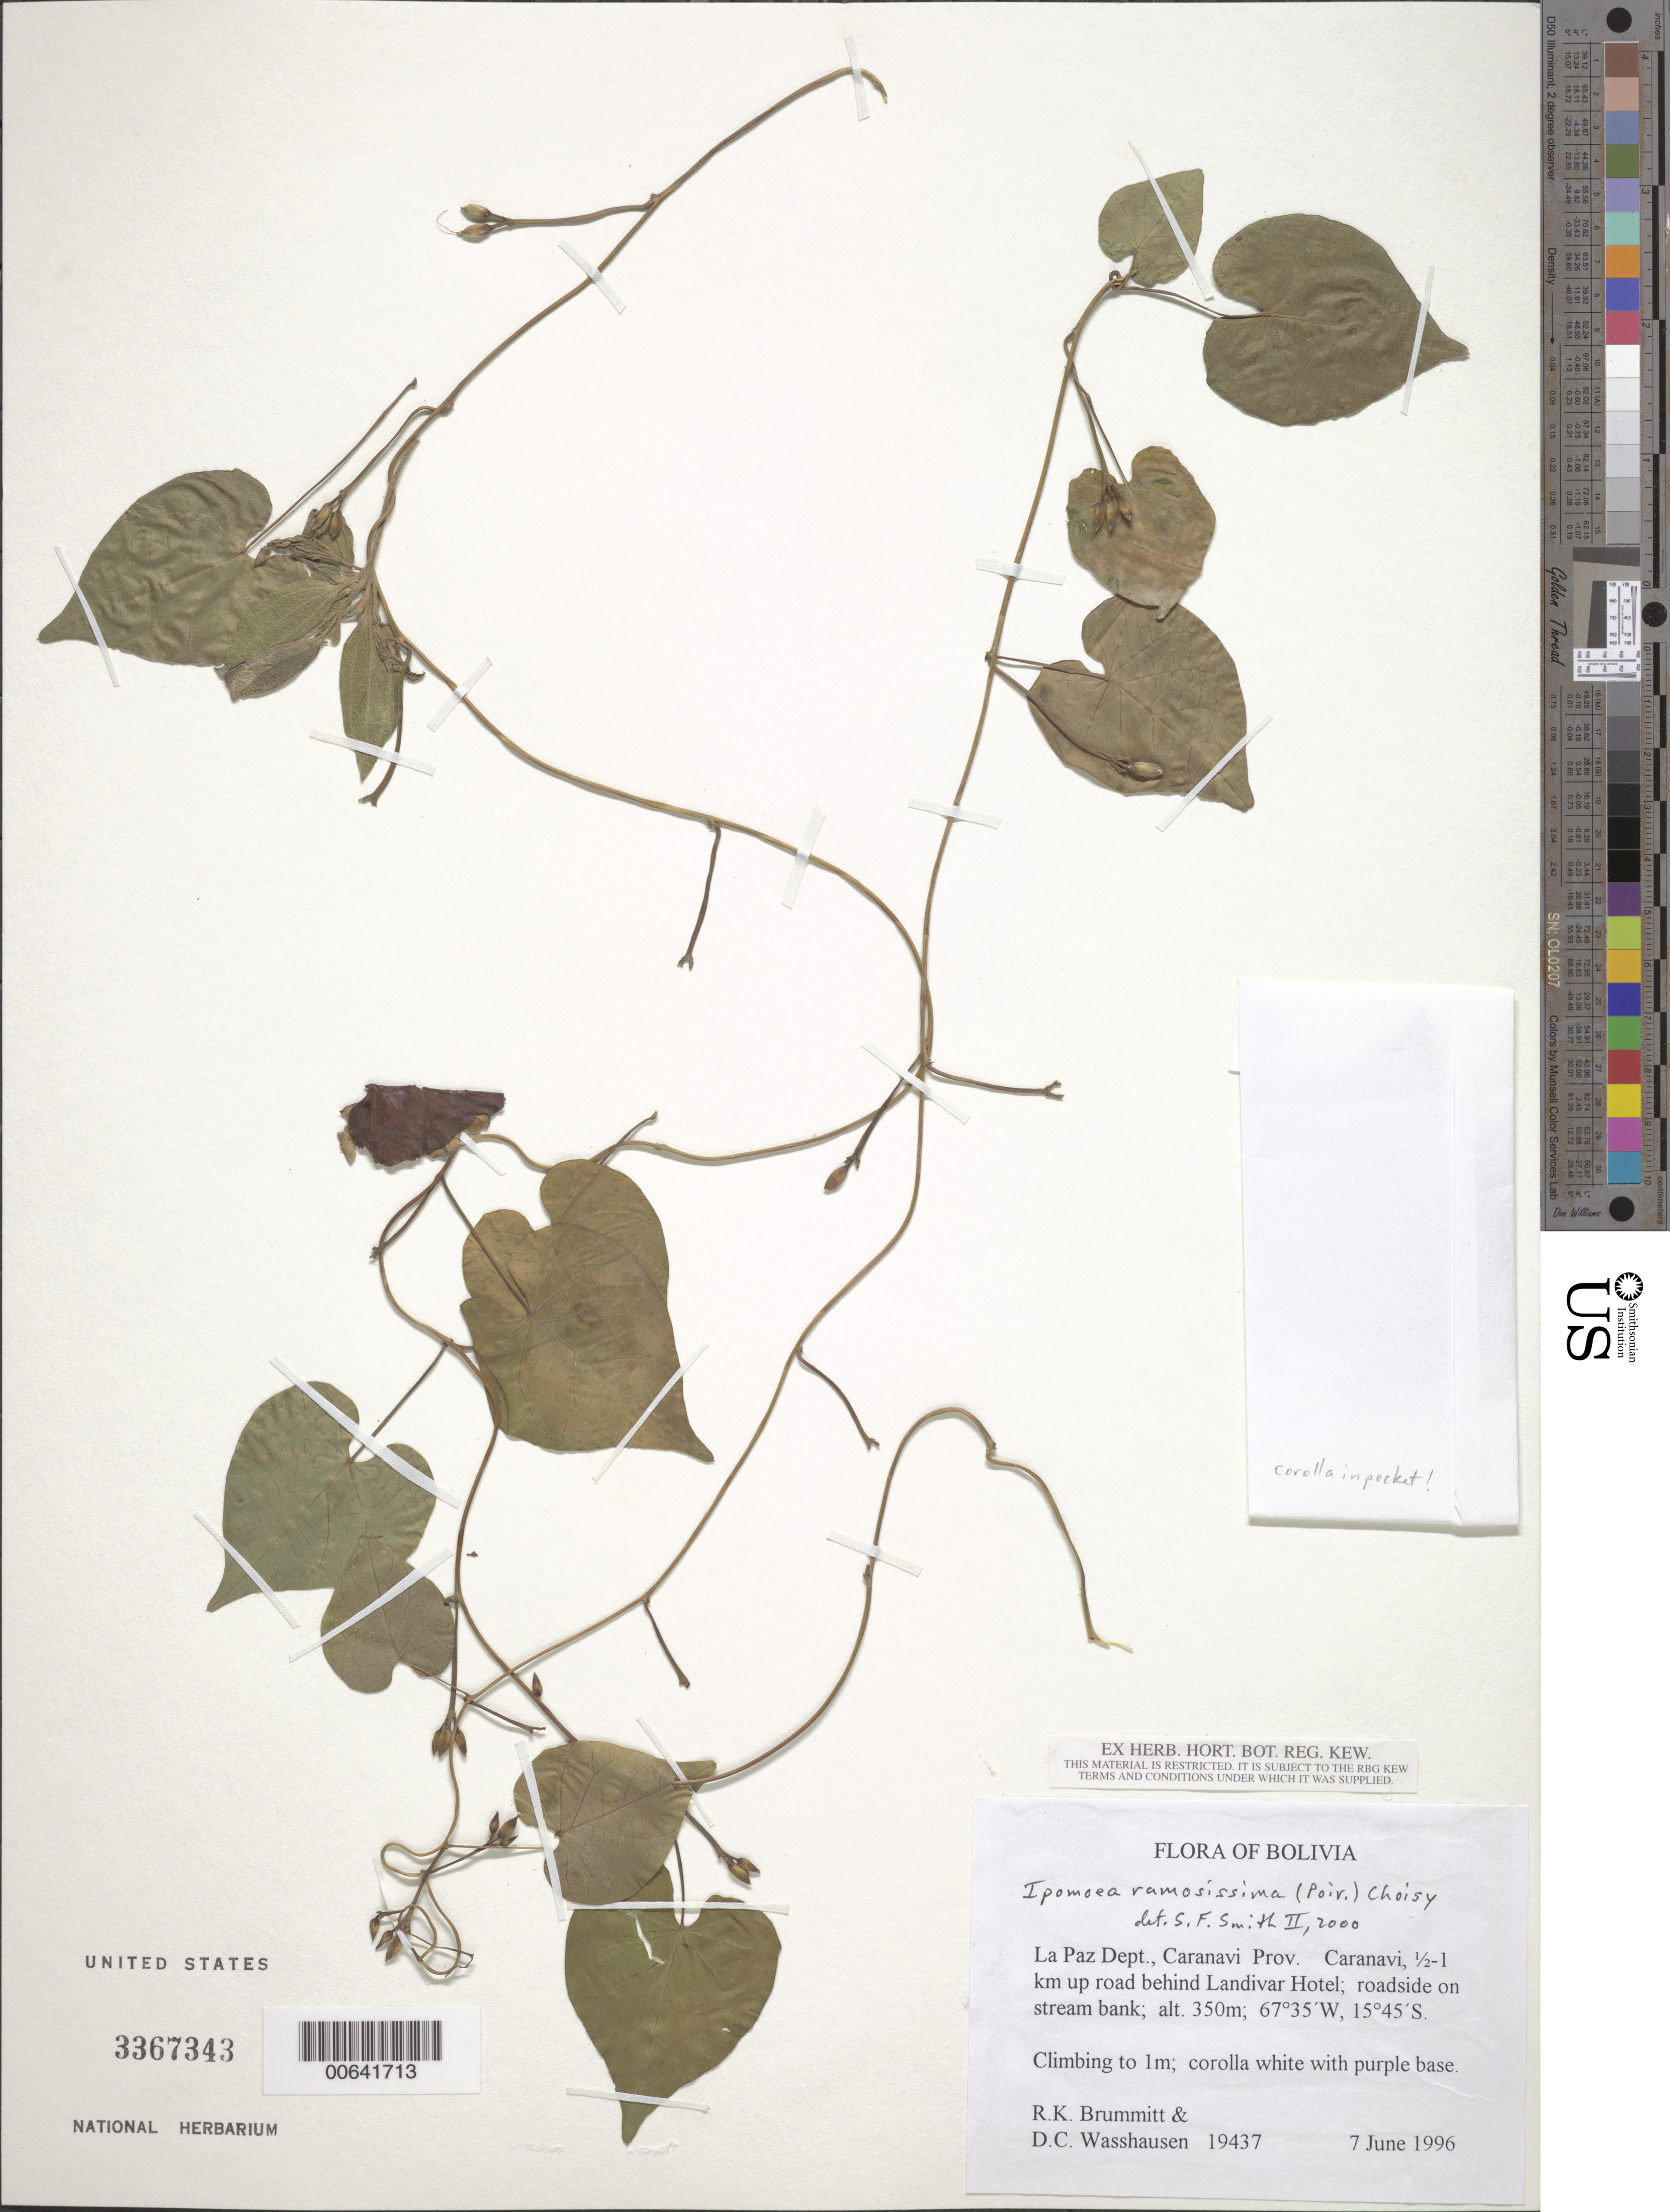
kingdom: Plantae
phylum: Tracheophyta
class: Magnoliopsida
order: Solanales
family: Convolvulaceae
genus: Ipomoea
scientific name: Ipomoea ramosissima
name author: (Poir.) Choisy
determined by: Smith, Stephen F., (US), NMNH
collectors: R. K. Brummitt & D. C. Wasshausen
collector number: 19437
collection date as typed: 06 Jul 1996 or 07 Jun 1996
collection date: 1996-06-07 or 1996-07-06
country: Bolivia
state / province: La Paz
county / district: Caranavi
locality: Caranavi. 0.5-1 km de Caranavi, ruta Hotel Landivar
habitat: Entre arbustos al lado de la ruta.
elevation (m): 350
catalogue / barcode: US 3367343